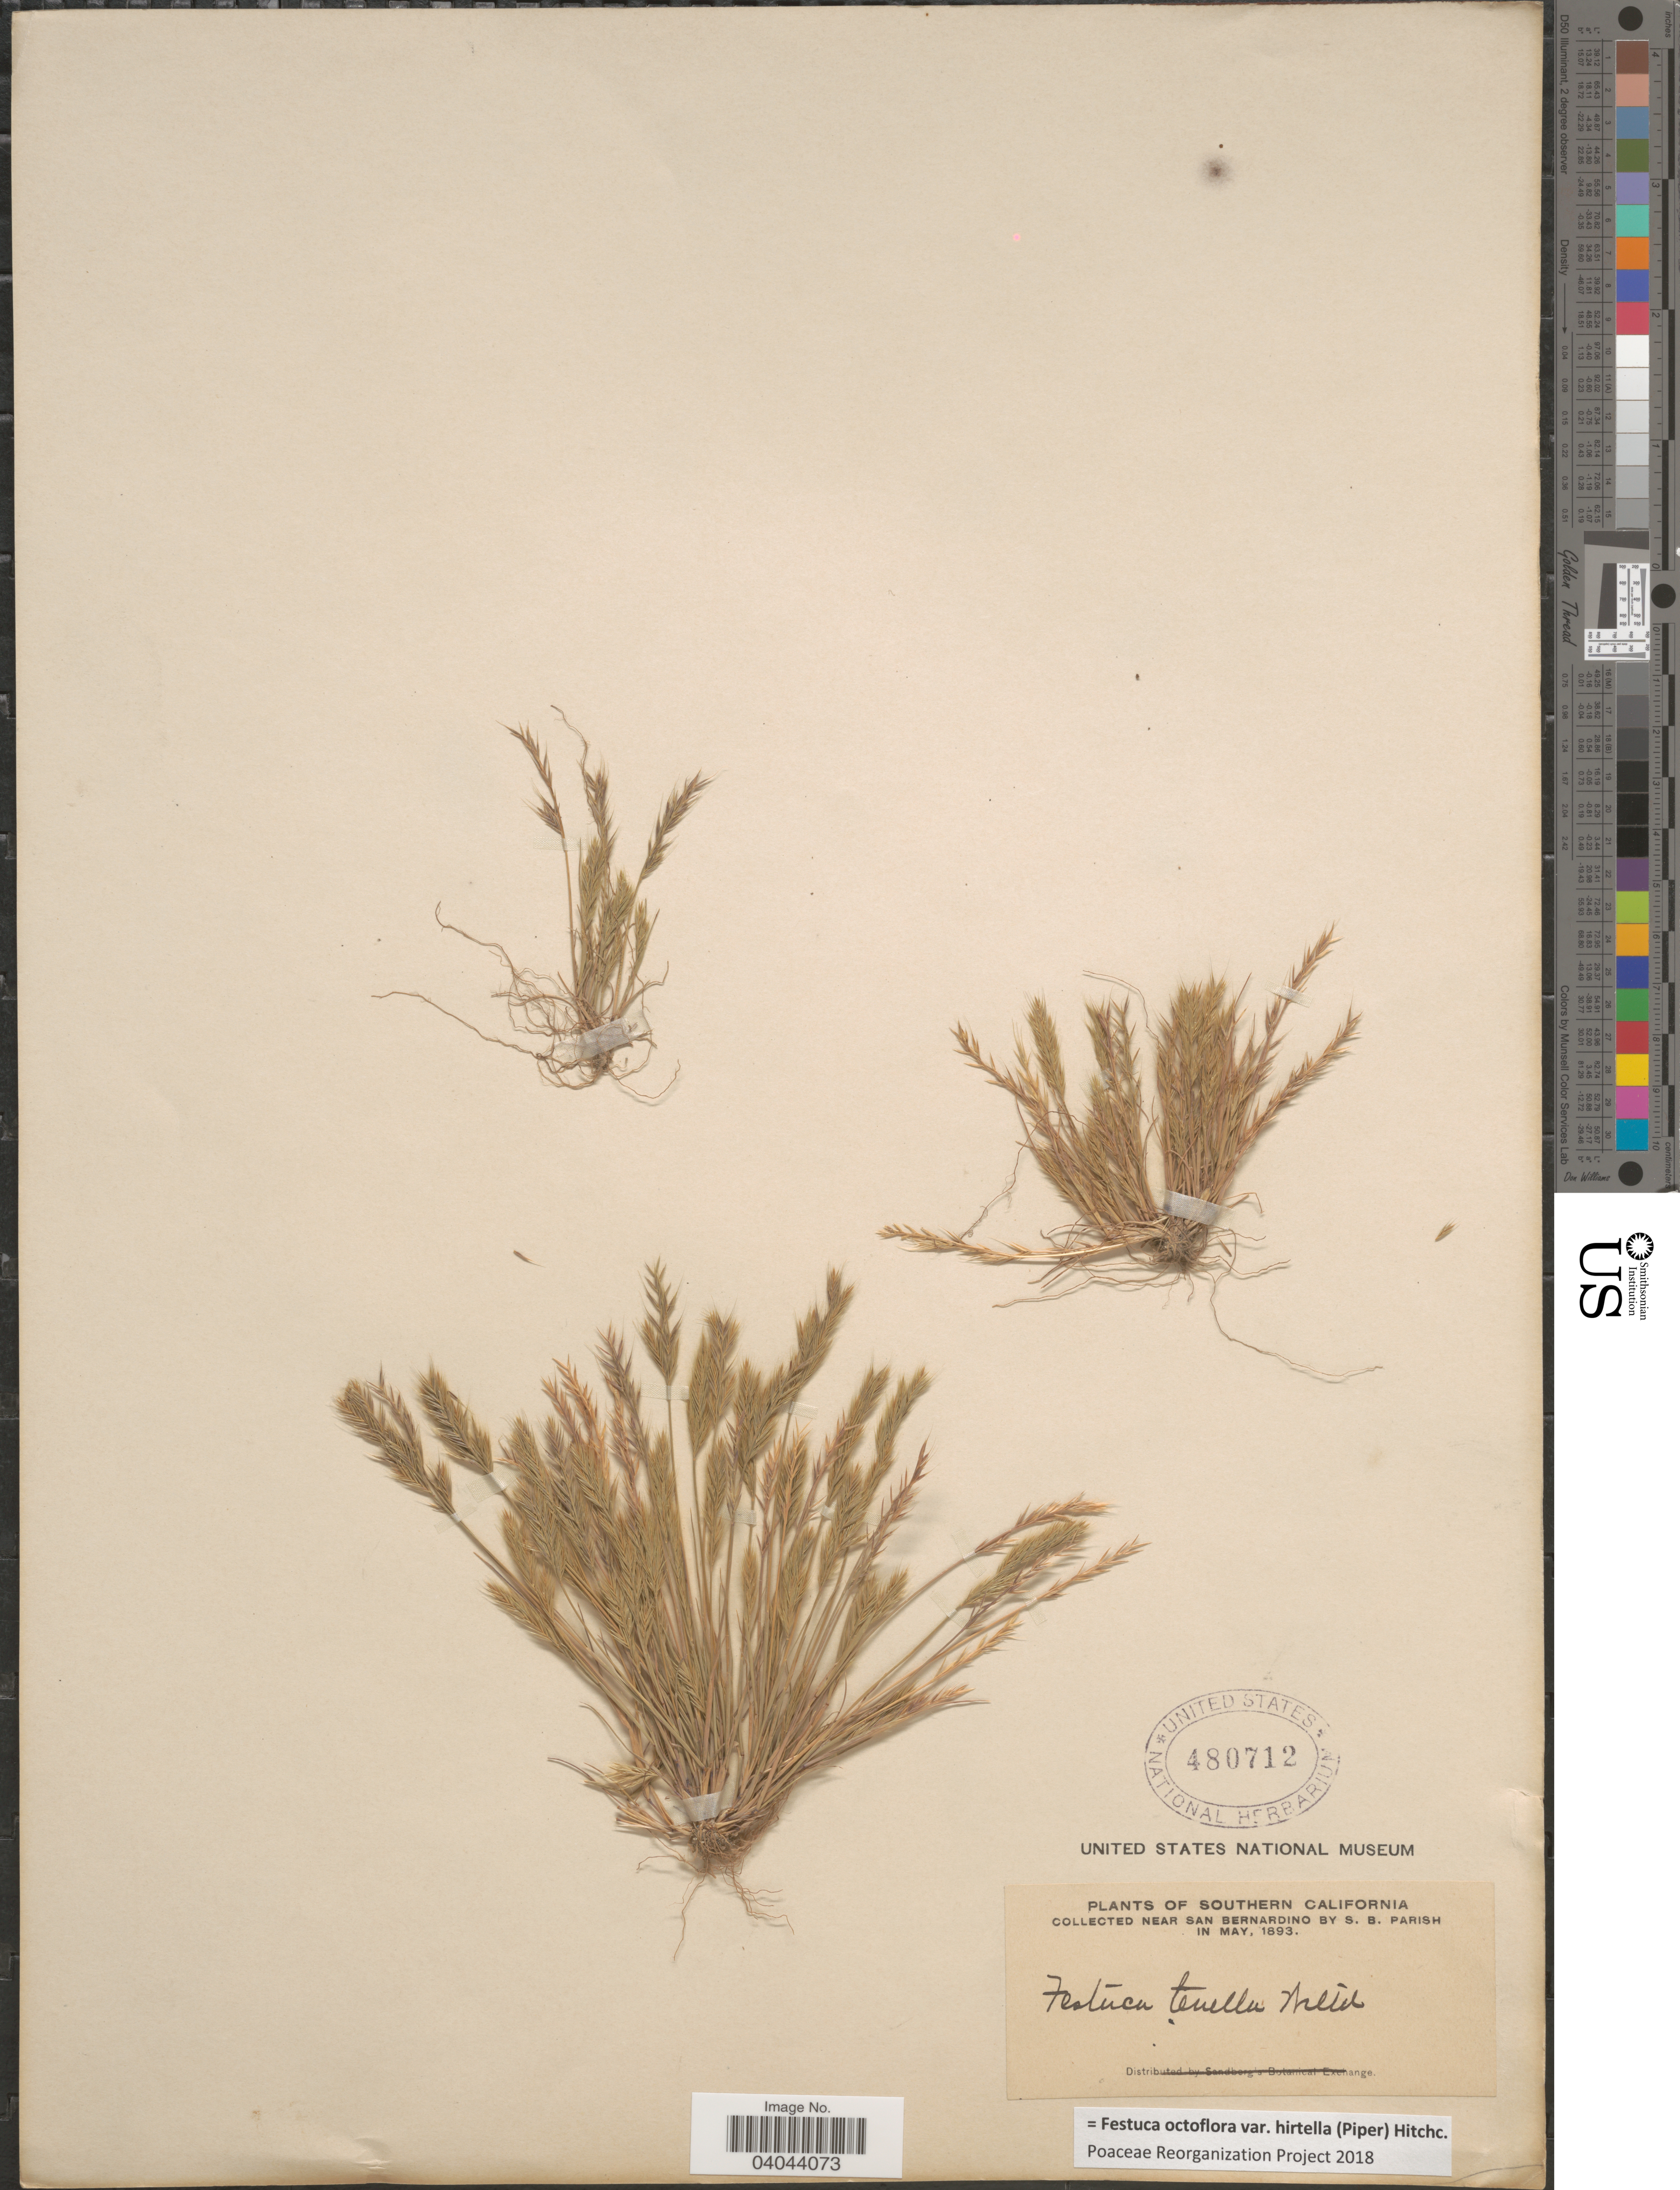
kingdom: Plantae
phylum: Tracheophyta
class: Liliopsida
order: Poales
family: Poaceae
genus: Festuca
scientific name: Festuca octoflora var. hirtella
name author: Piper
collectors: S. B. Parish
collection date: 1893-05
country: United States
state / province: California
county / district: San Bernardino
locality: Southern California. Near San Bernardino.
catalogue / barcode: US 480712